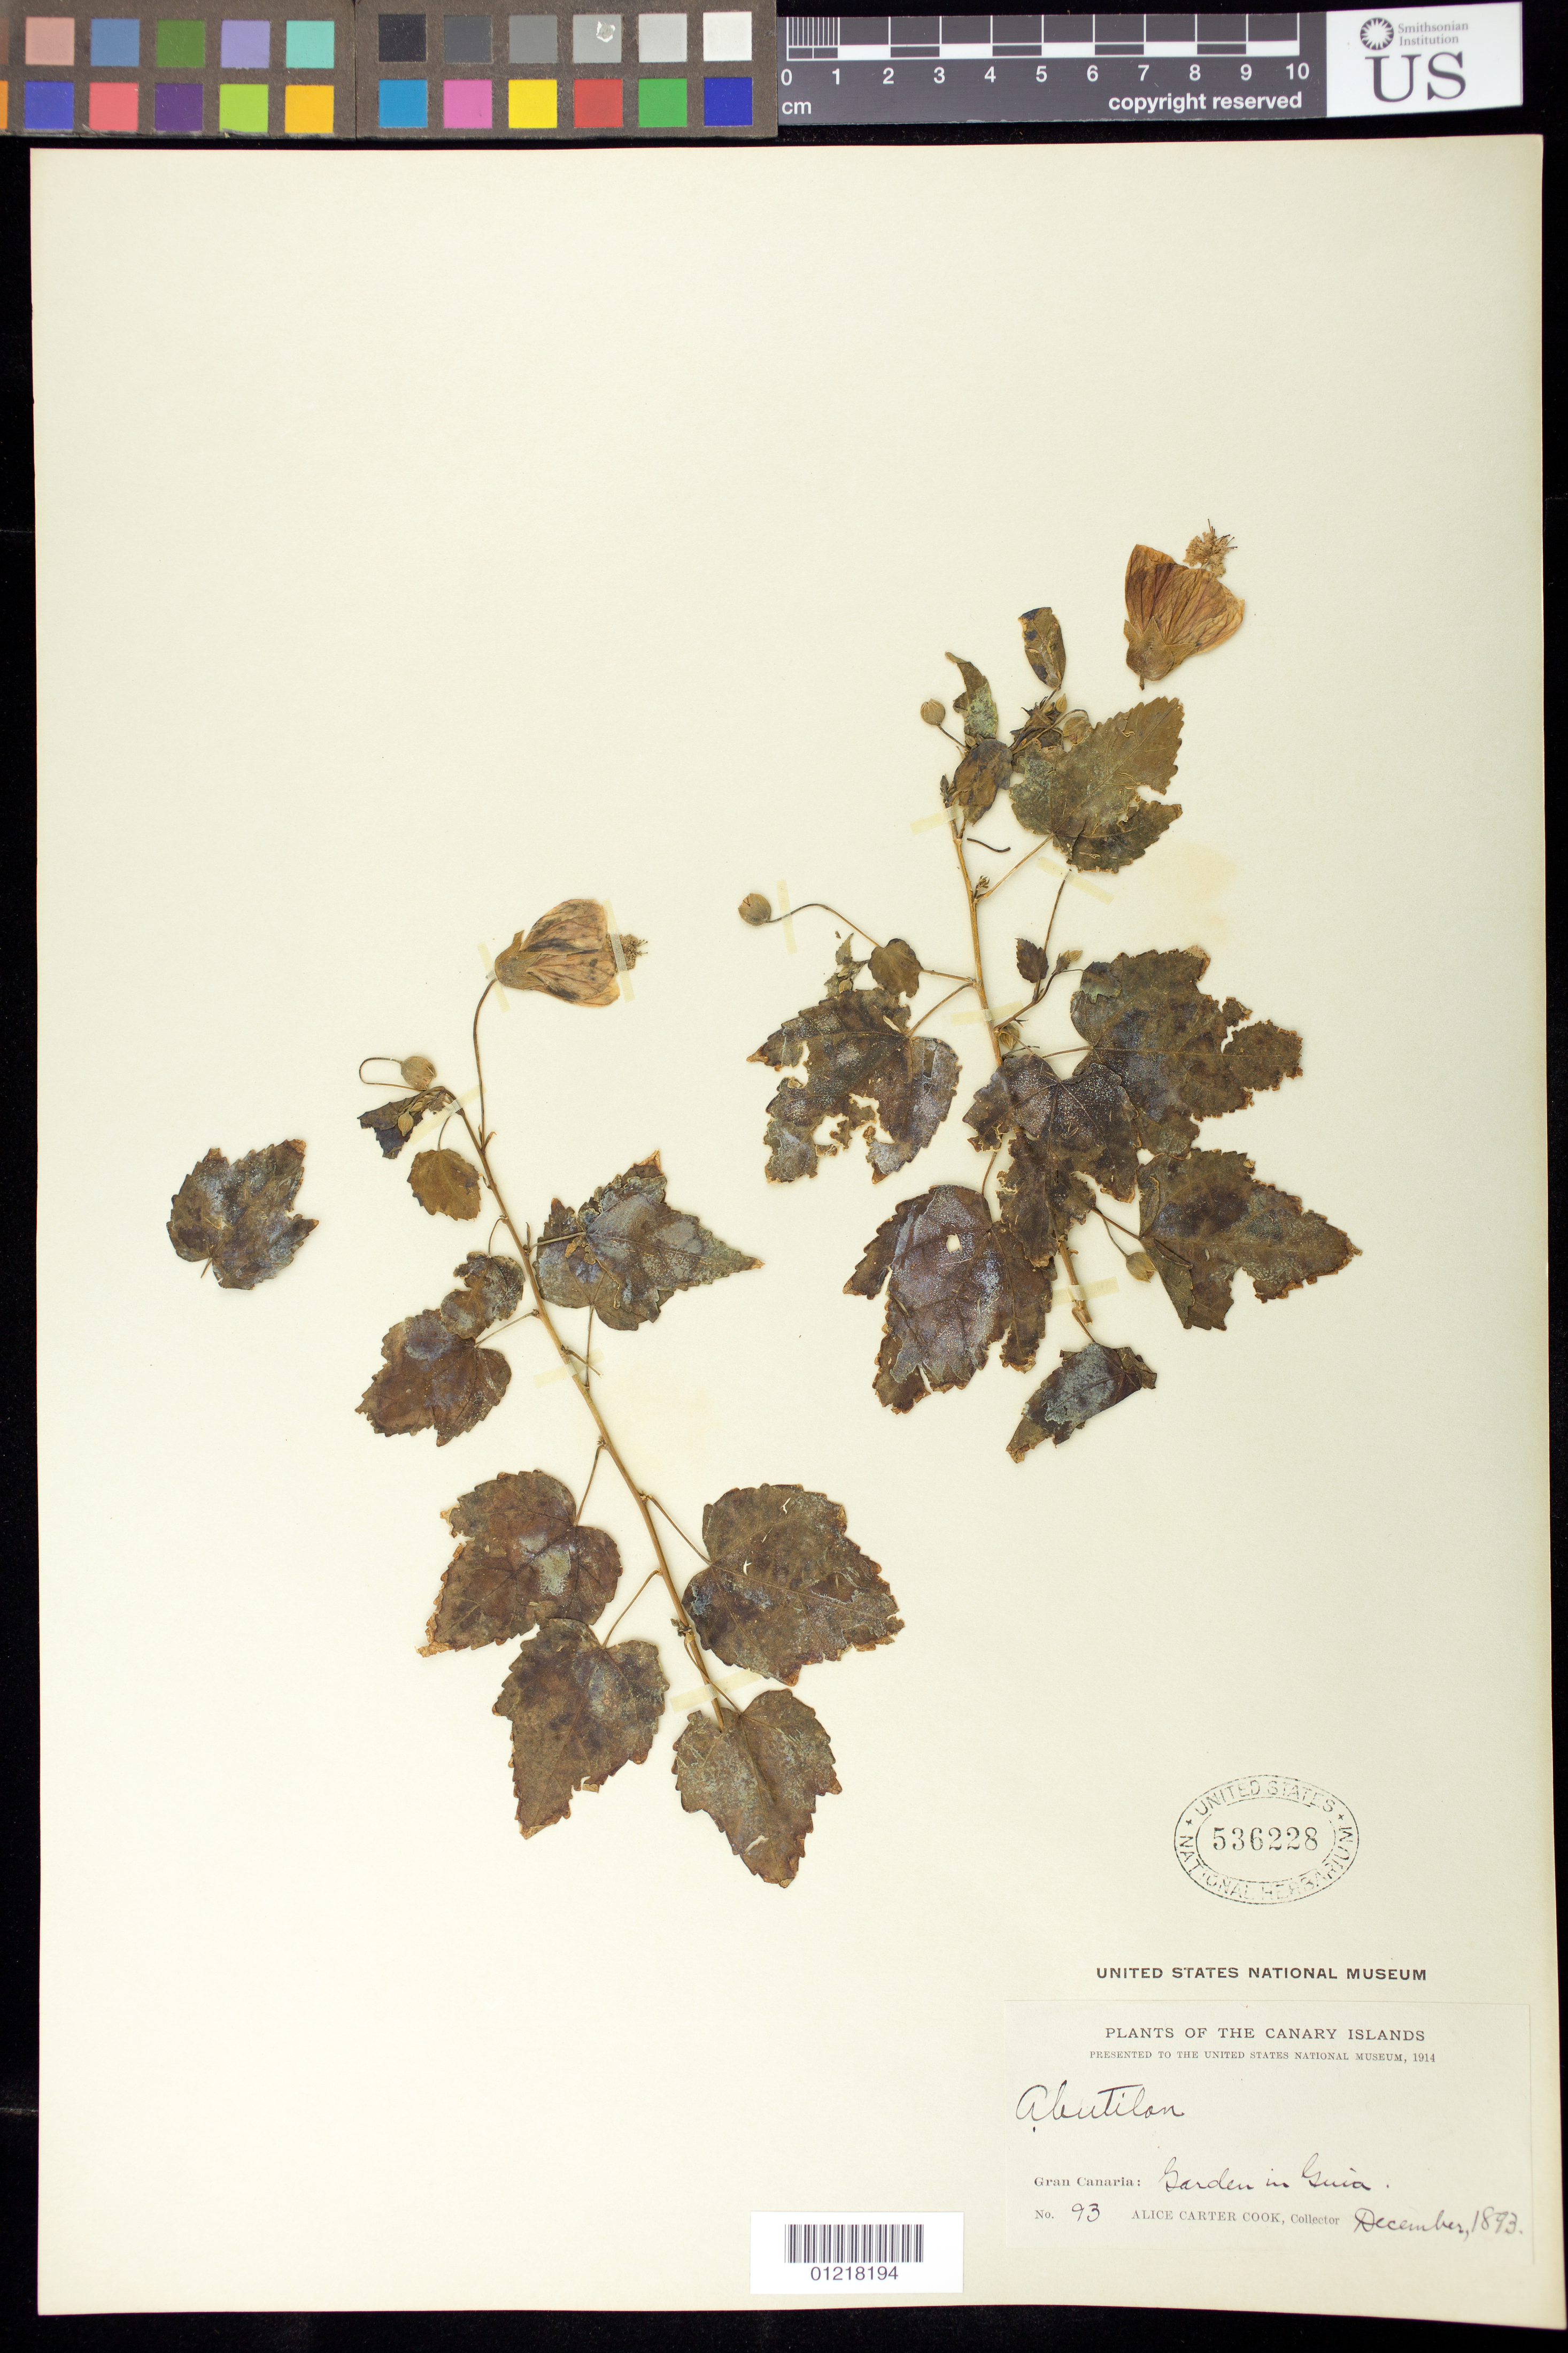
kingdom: Plantae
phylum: Tracheophyta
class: Magnoliopsida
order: Malvales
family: Malvaceae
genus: Callianthe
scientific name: Callianthe picta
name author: (Gillies ex Hook. & Arn.) Donnell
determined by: Dorr, L. J., (BOT), Smithsonian Institution - National Museum of Natural History (UNITED STATES)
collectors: Alice C. Cook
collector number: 93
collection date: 1893-12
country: Spain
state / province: Canarias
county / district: Las Palmas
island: Grand Canary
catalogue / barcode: US 536228